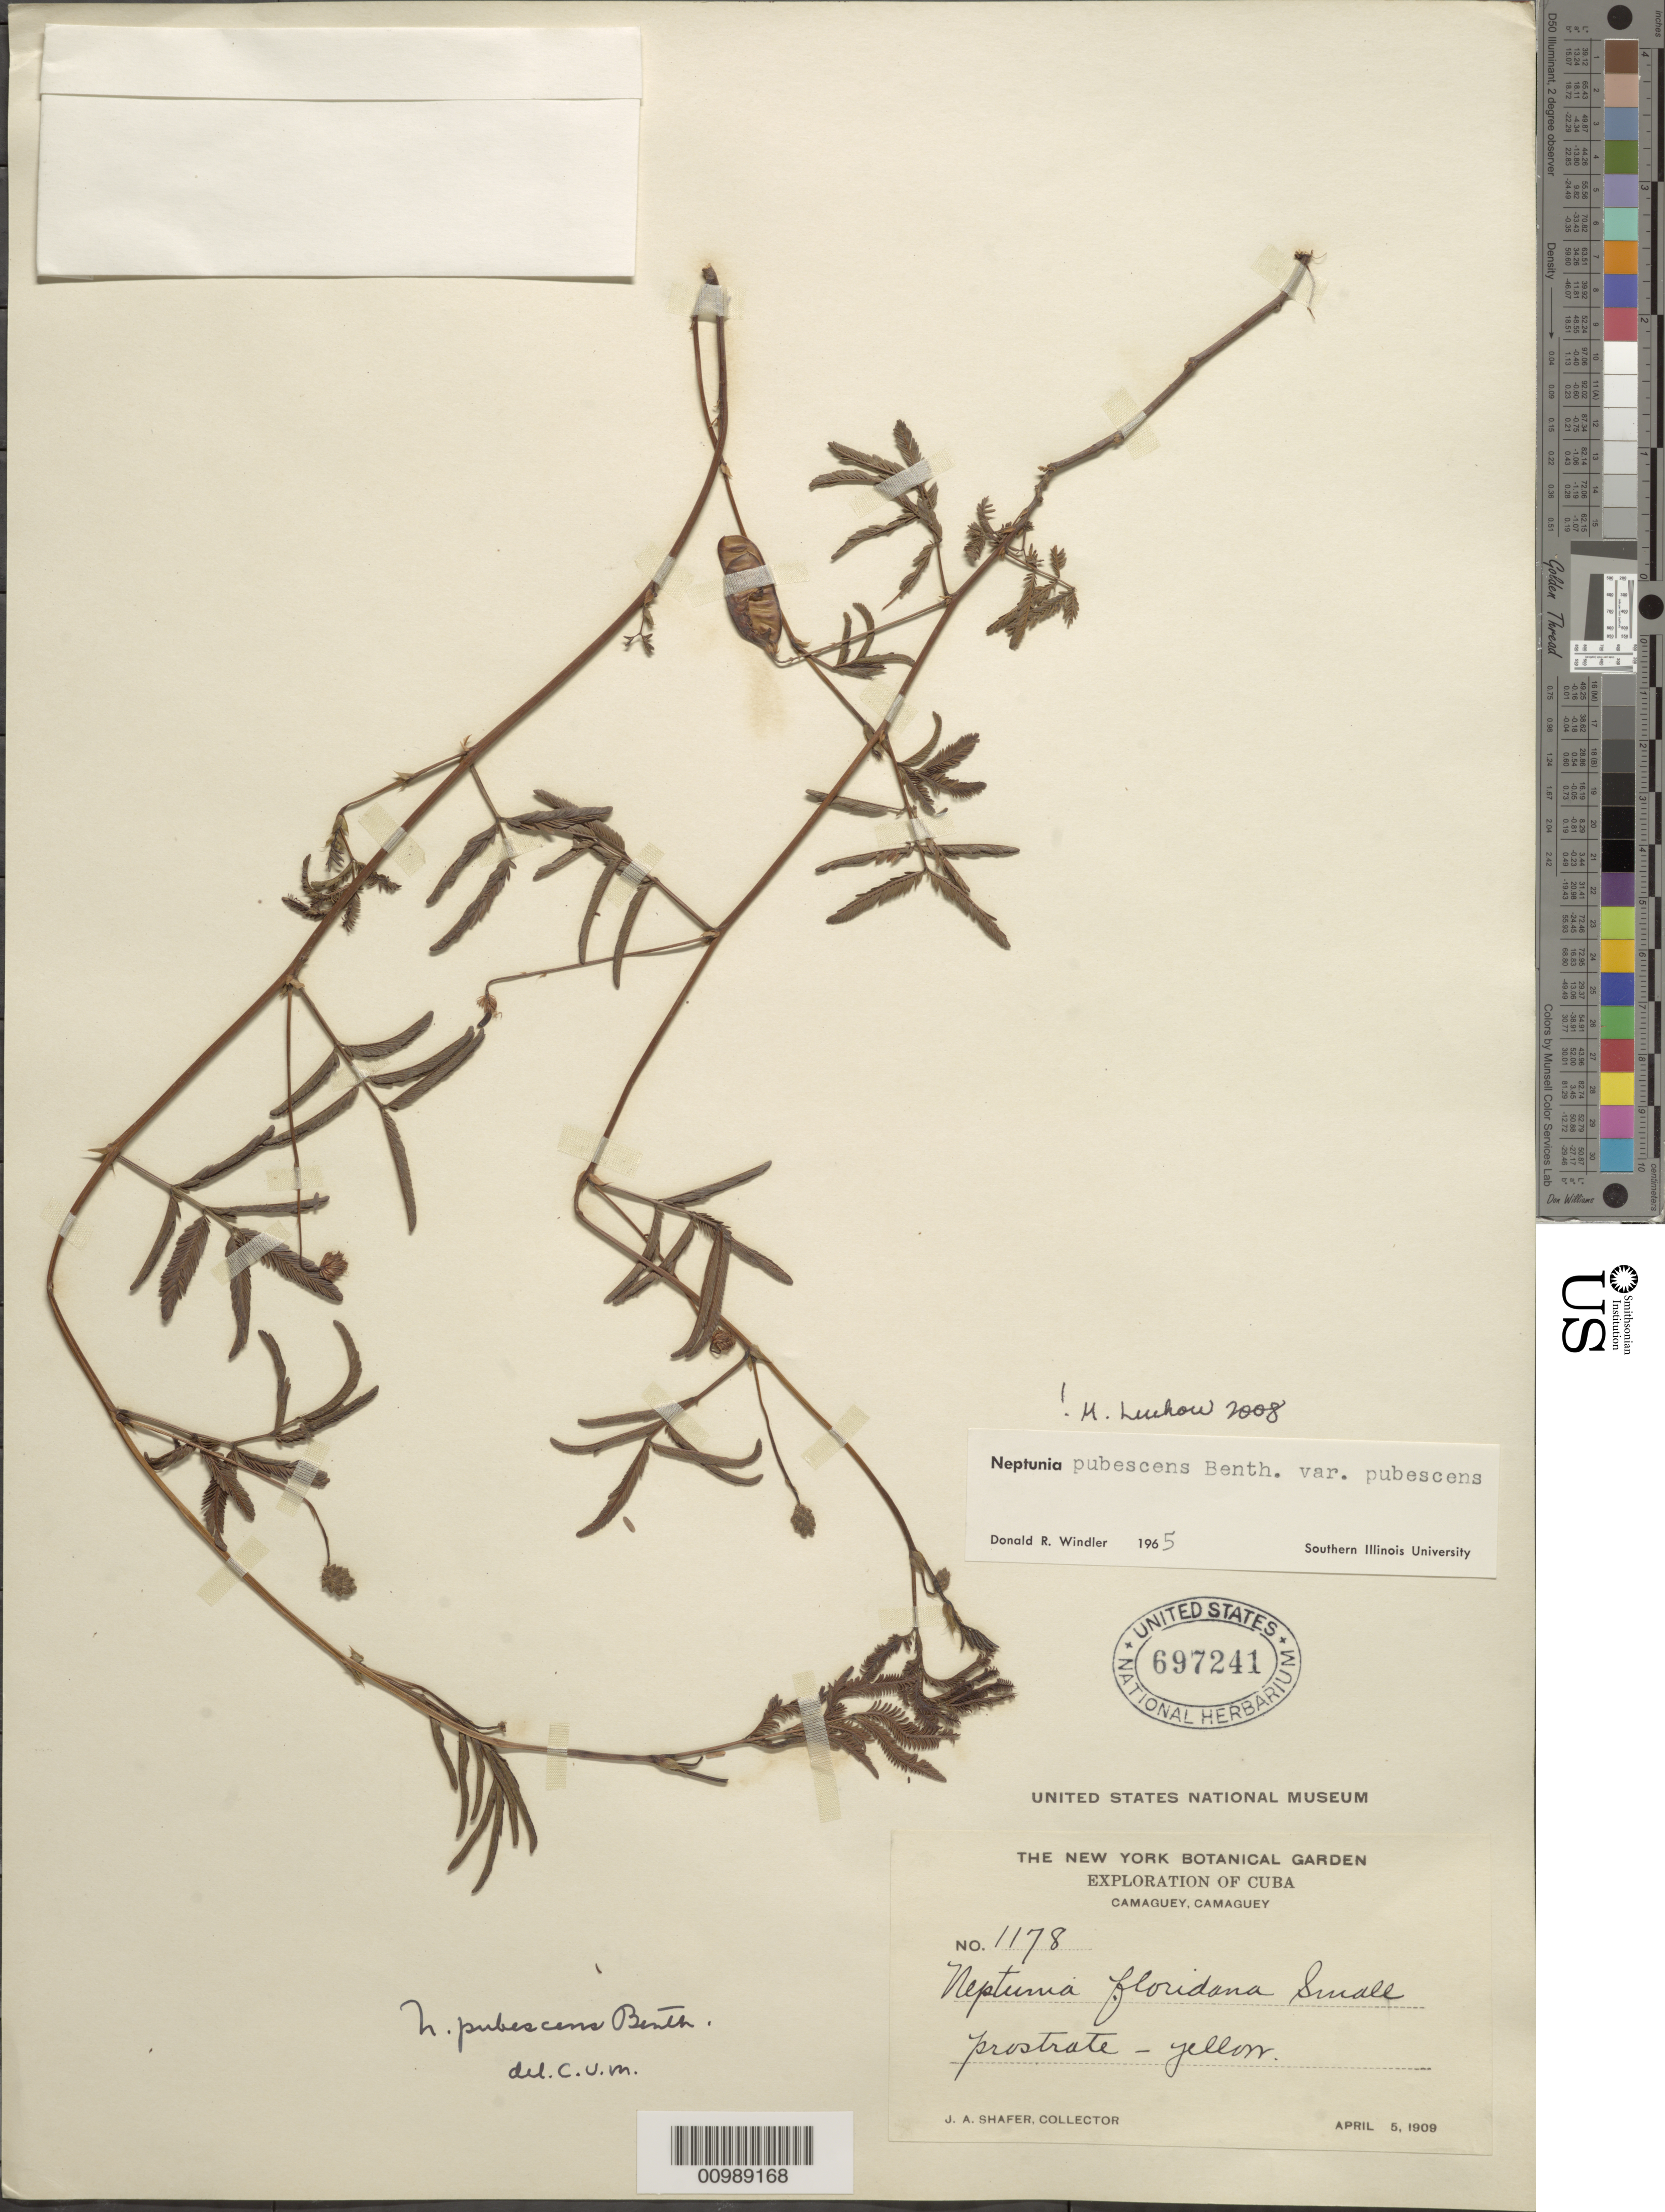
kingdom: Plantae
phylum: Tracheophyta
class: Magnoliopsida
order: Fabales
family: Fabaceae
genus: Neptunia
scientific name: Neptunia pubescens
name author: Benth.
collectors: J. A. Shafer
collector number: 1178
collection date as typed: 05 Apr 1909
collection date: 1909-04-05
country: Cuba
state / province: Camagüey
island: Cuba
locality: Camagüey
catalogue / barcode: US 697241